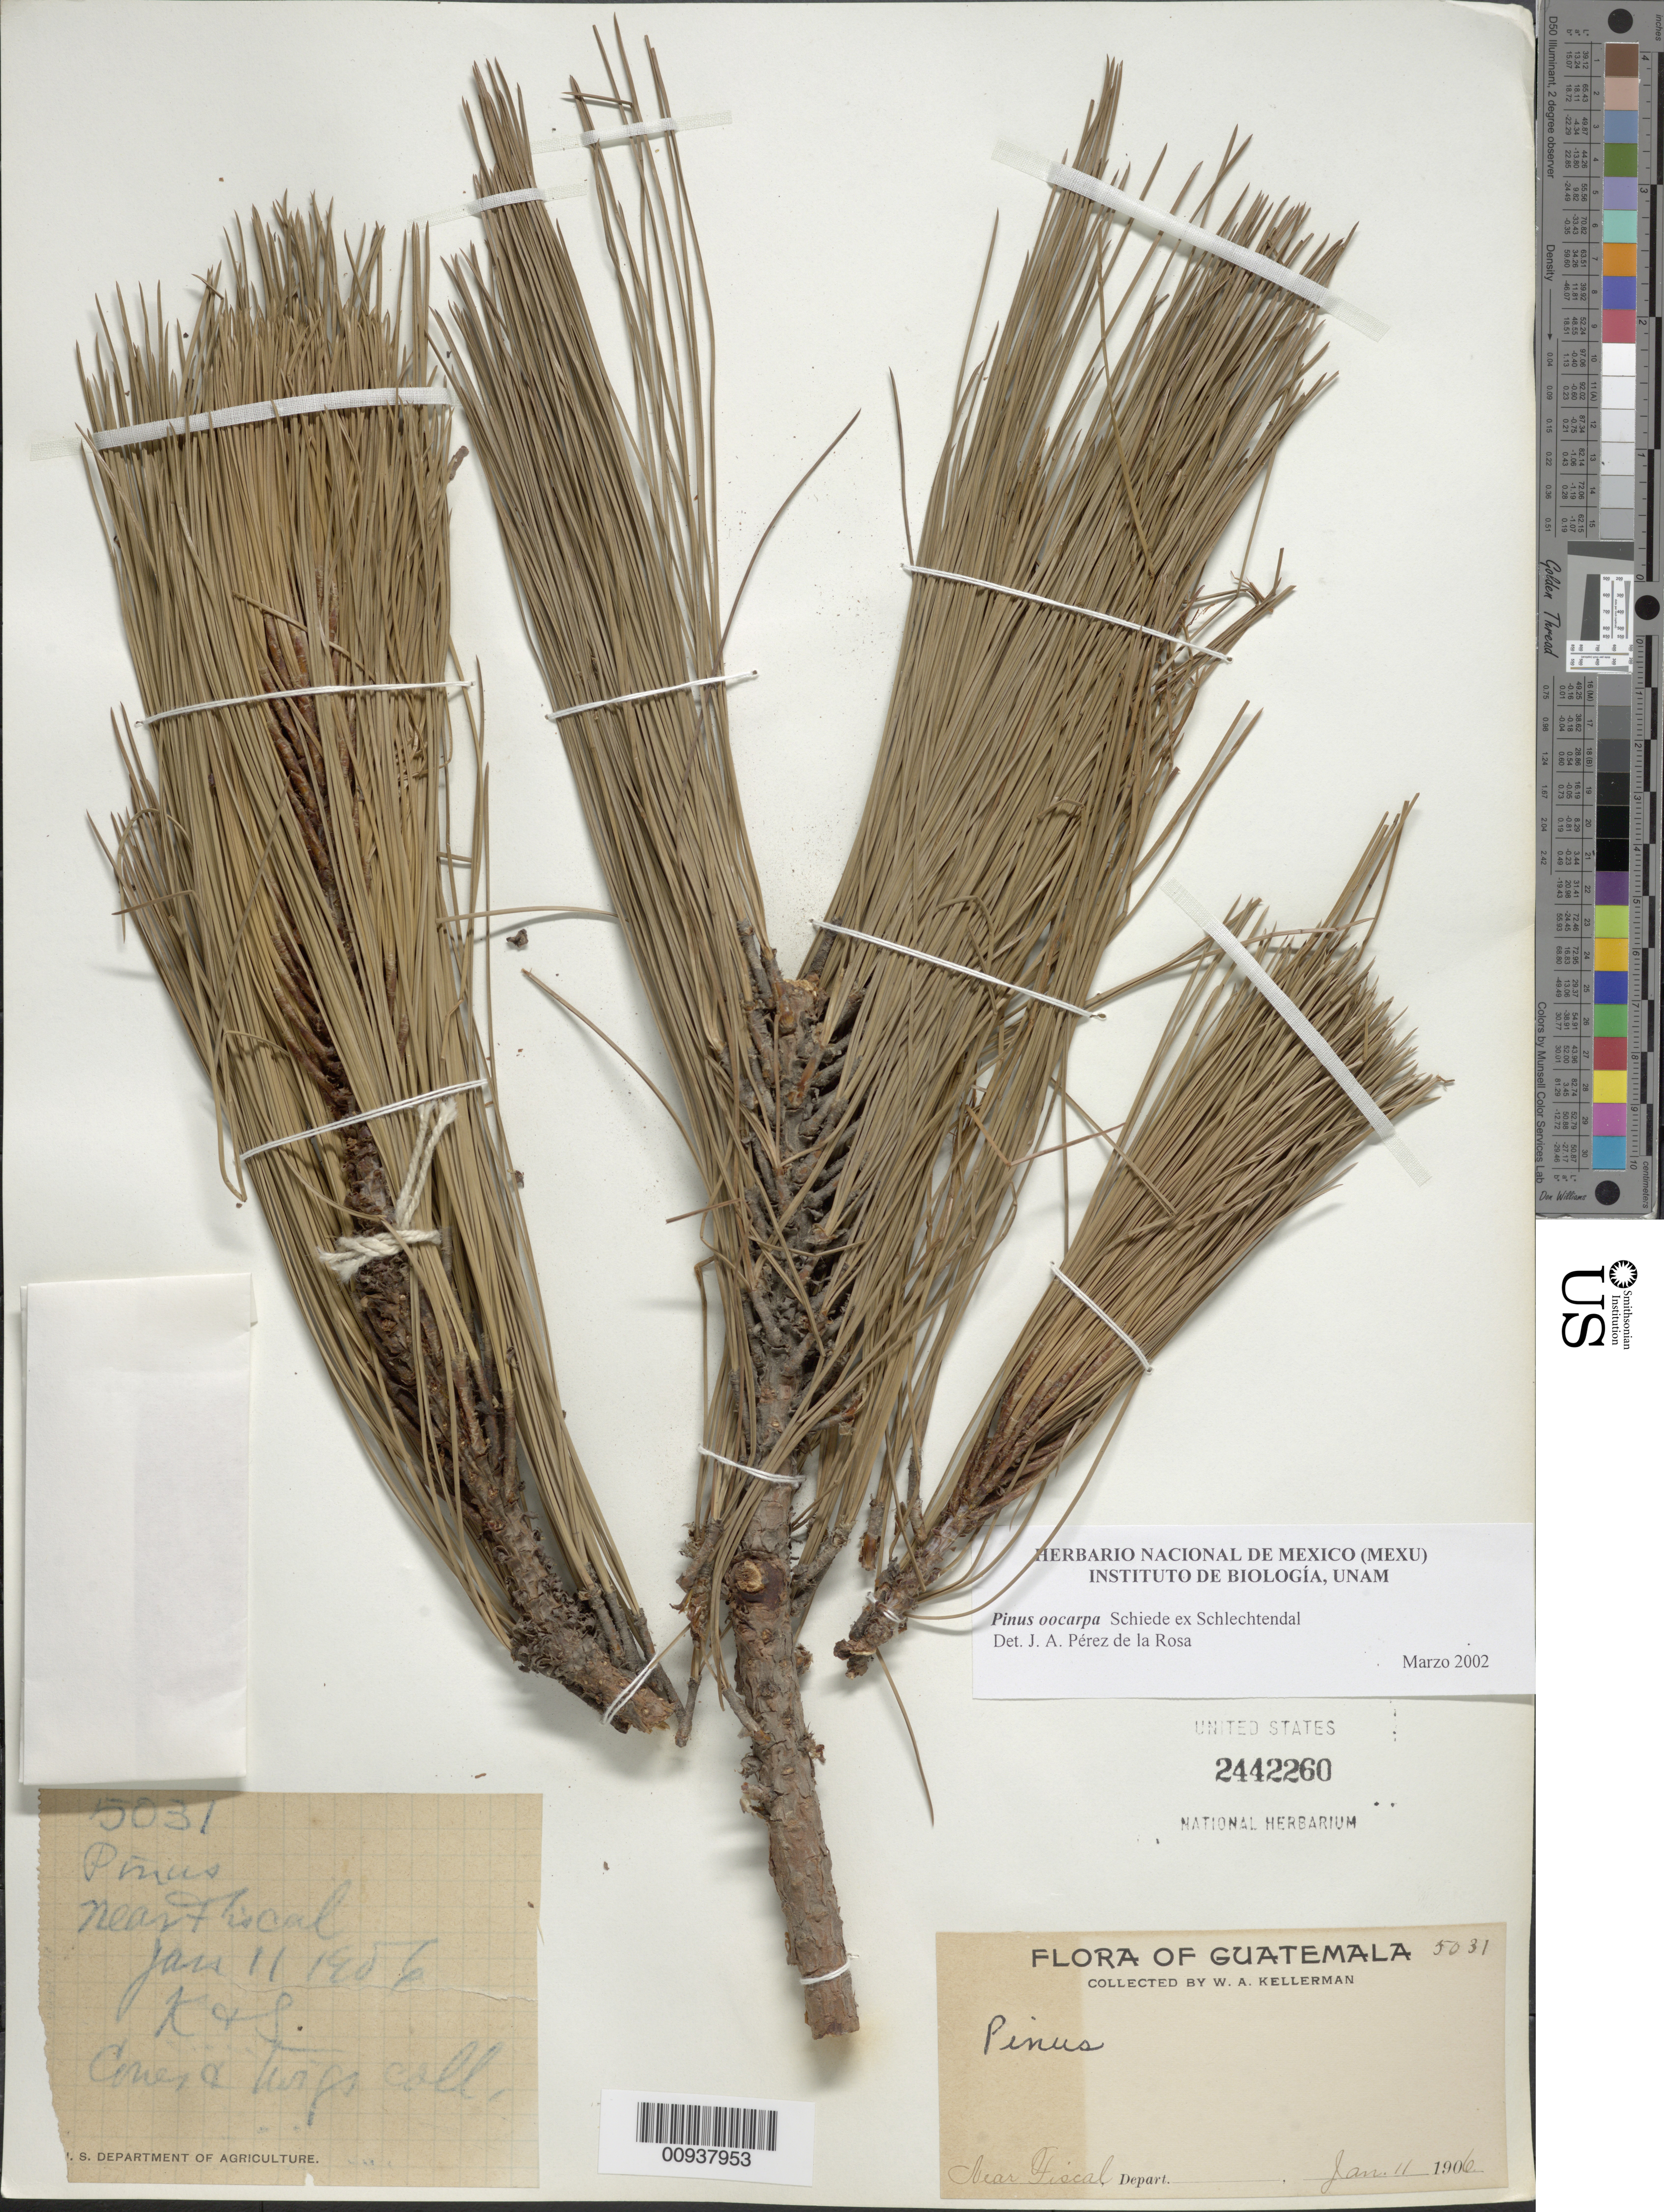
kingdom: Plantae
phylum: Tracheophyta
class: Pinopsida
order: Pinales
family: Pinaceae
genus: Pinus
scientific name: Pinus oocarpa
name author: Schiede ex Schltdl.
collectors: W. A. Kellerman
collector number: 5031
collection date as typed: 11 Jan 1906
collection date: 1906-01-11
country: Guatemala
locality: Near Fiscal.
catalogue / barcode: US 2442260